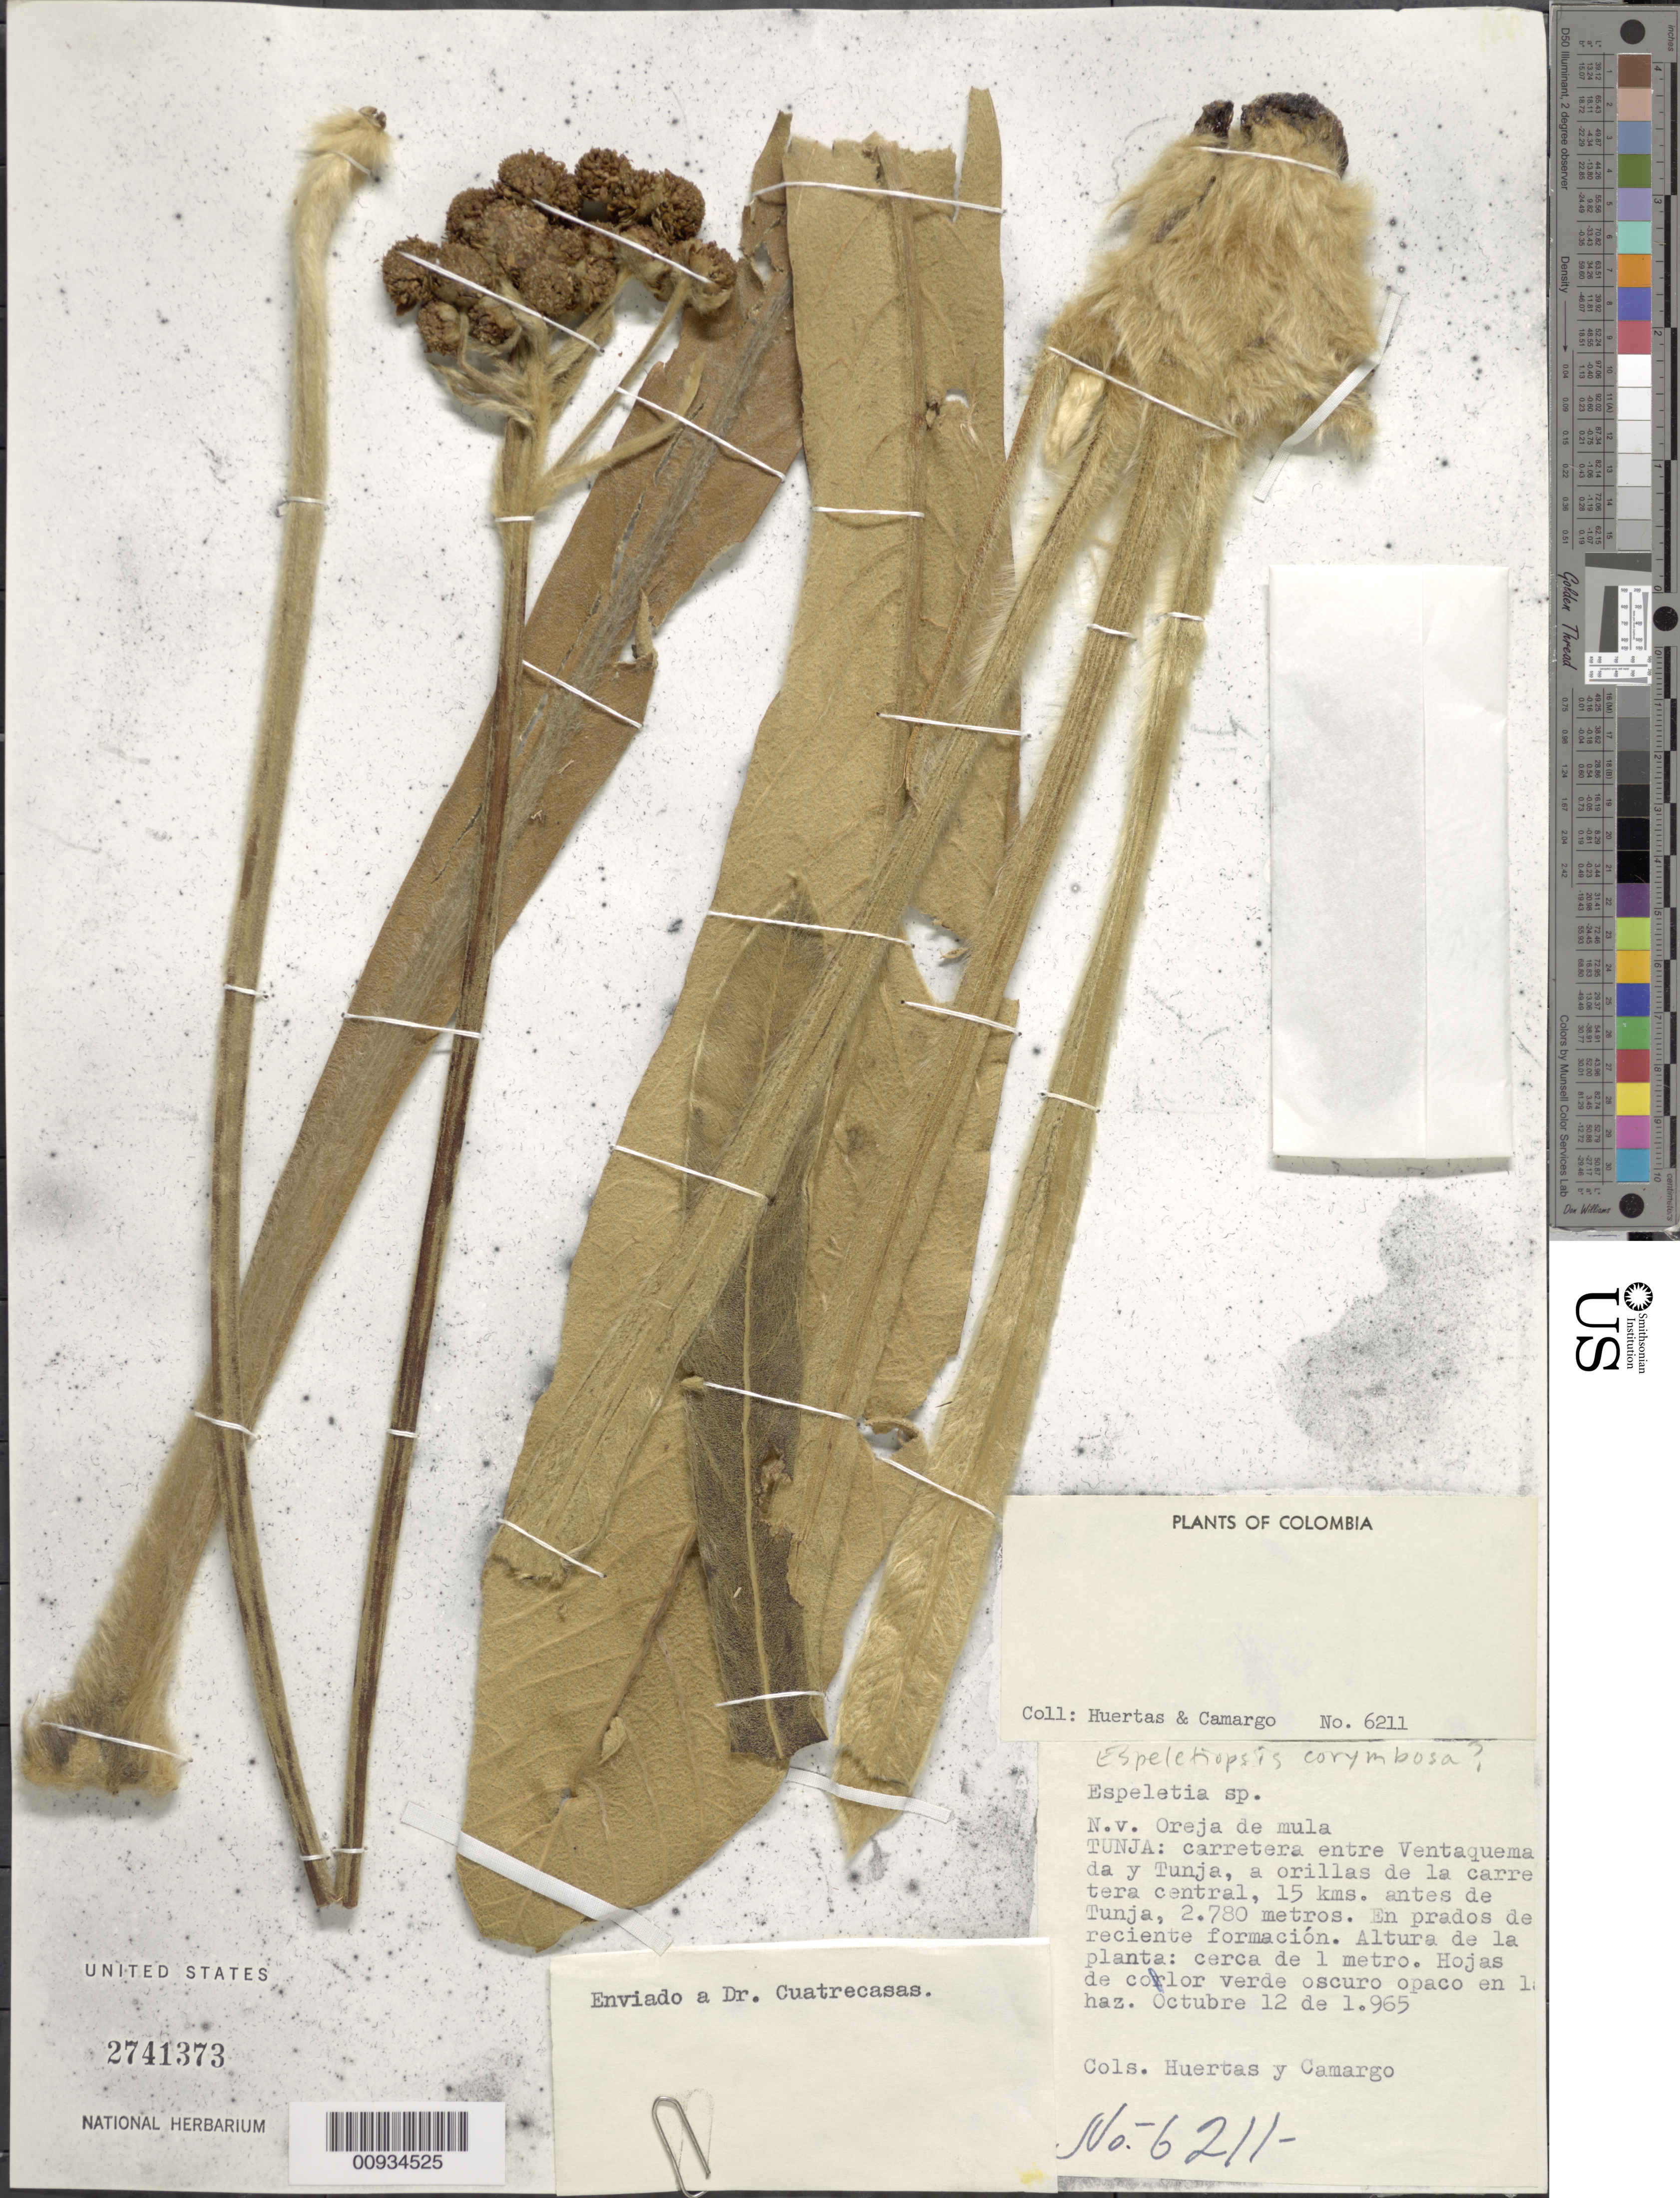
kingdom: Plantae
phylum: Tracheophyta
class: Magnoliopsida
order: Asterales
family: Asteraceae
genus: Espeletiopsis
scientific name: Espeletiopsis corymbosa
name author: (Humb. & Bonpl.) Cuatrec.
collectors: Huertas & -. Camargo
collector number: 6211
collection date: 1965-10-12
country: Colombia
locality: Tunja: carretera entre Ventaquema da y Tunja, a orillas de la carretera central, 15 kms. antes de Tunja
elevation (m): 2780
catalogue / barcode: US 2741373